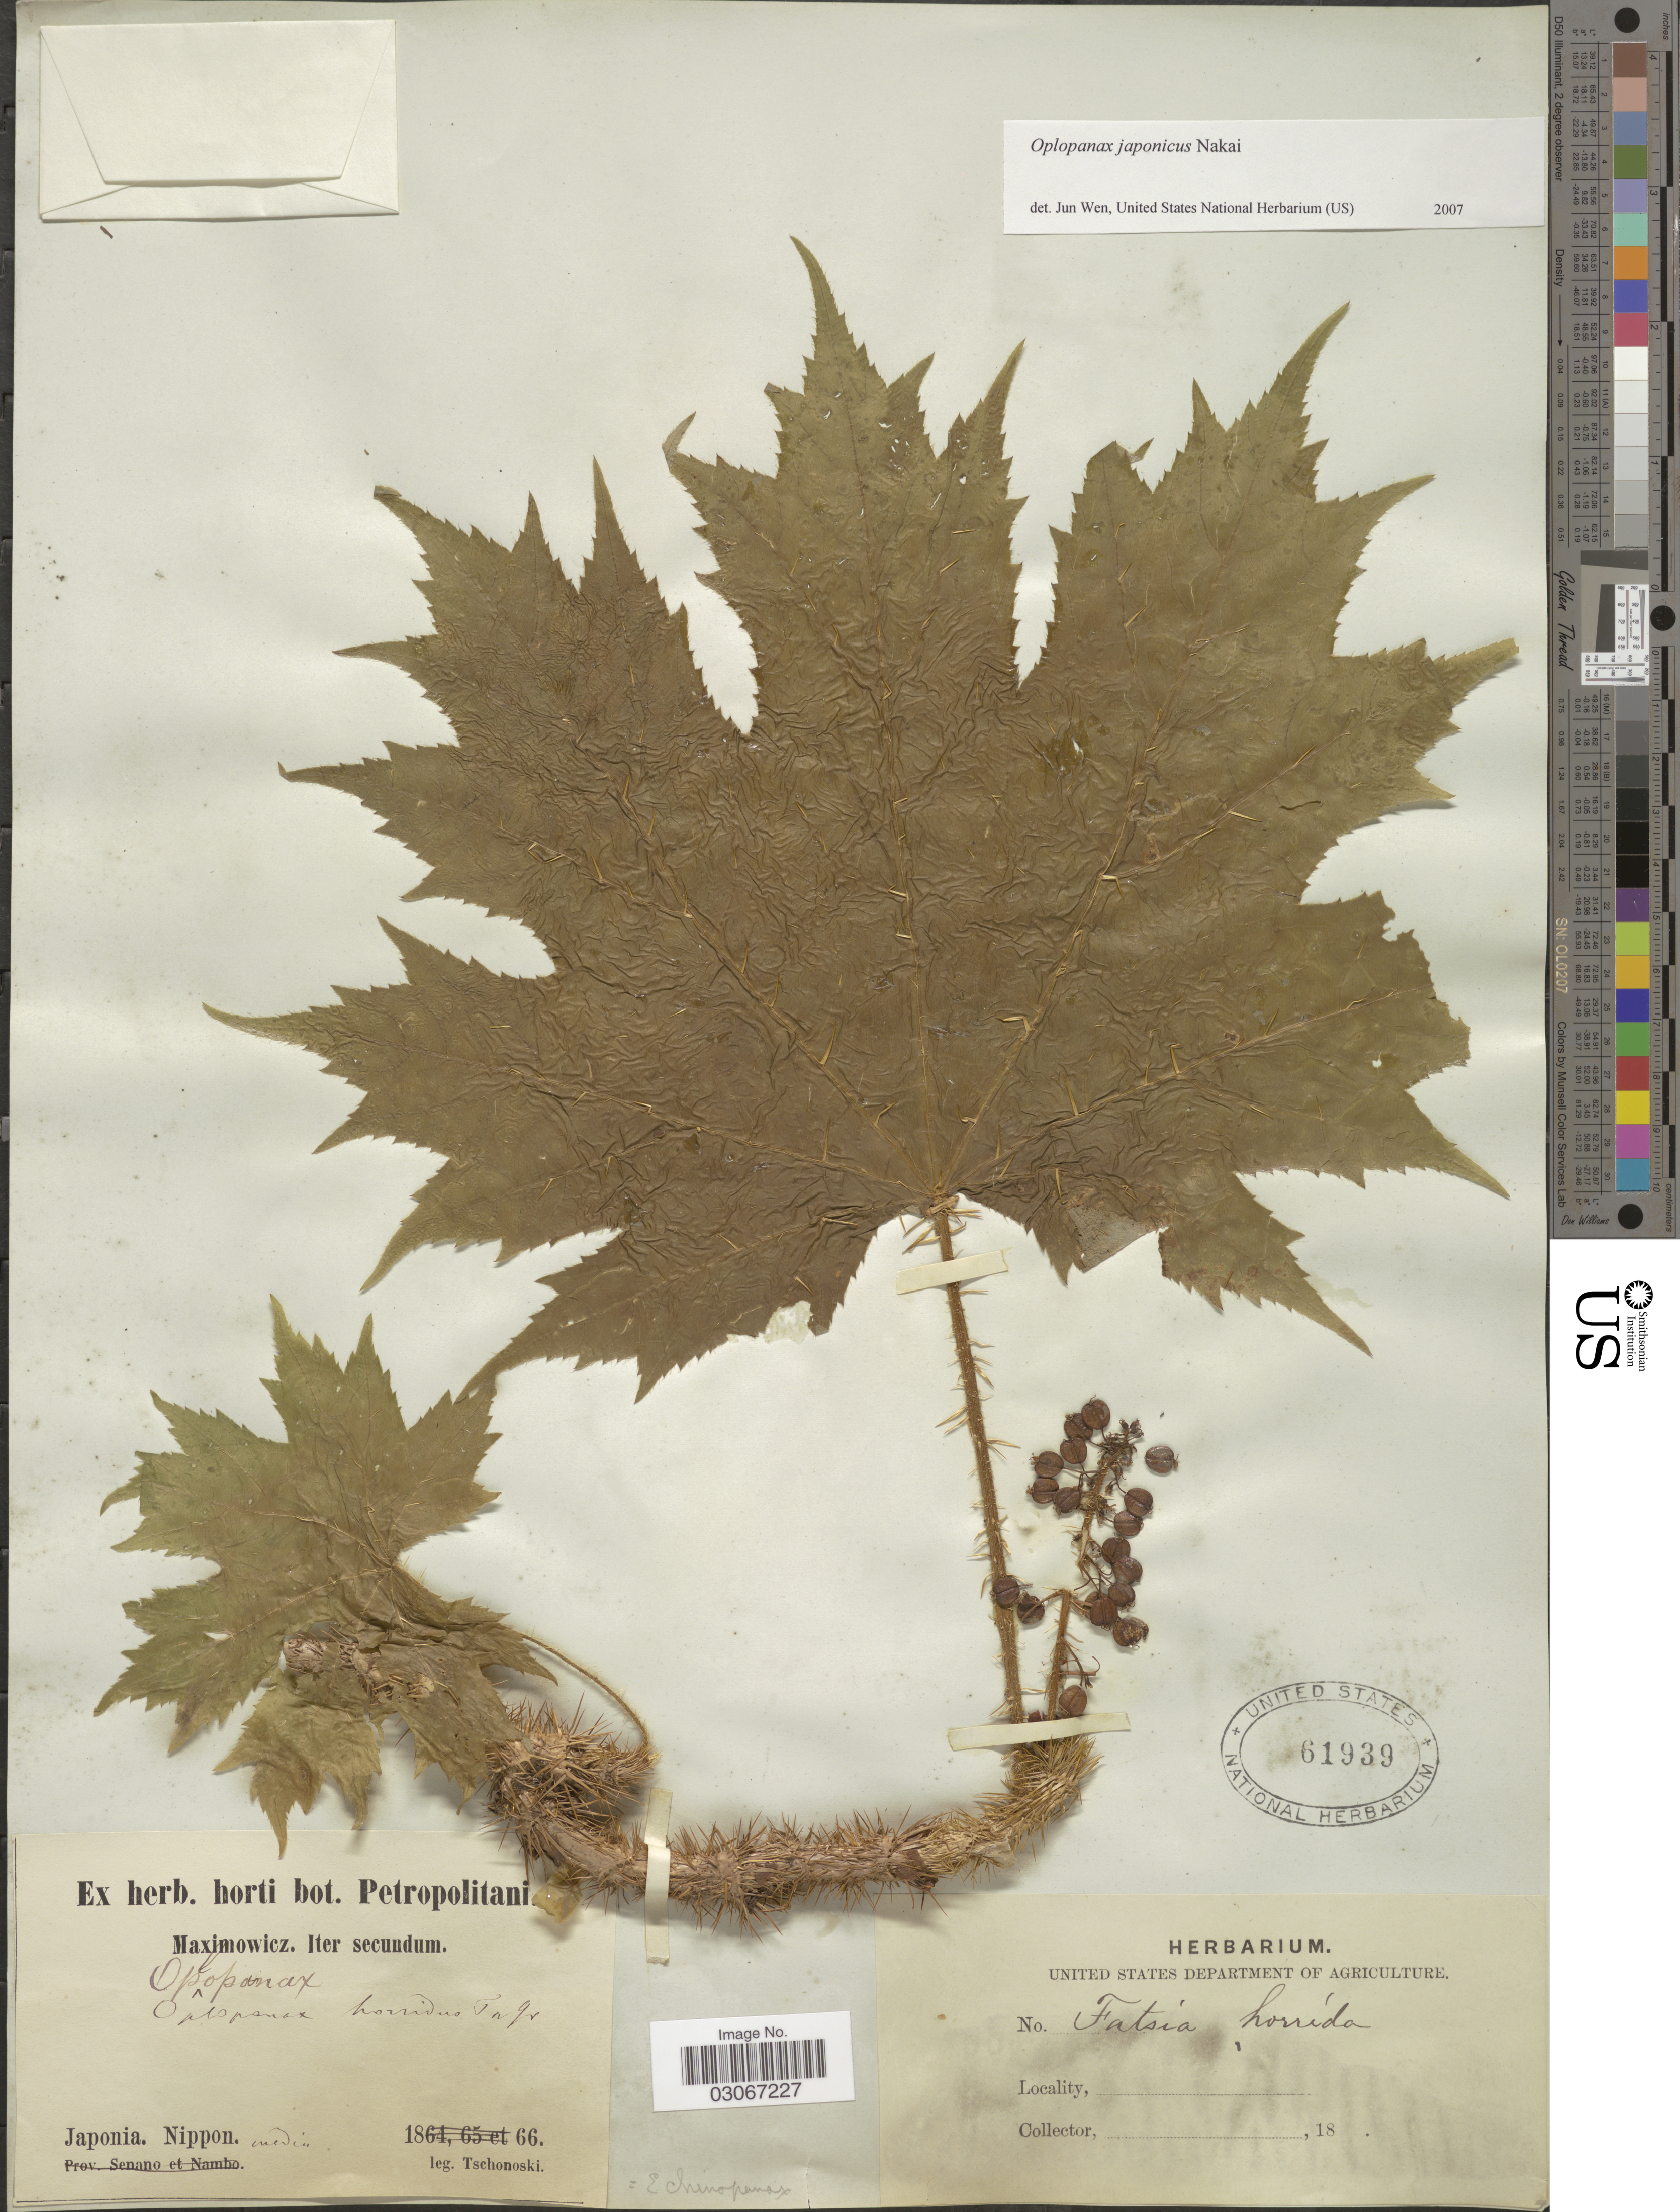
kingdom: Plantae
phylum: Tracheophyta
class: Magnoliopsida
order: Apiales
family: Araliaceae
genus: Oplopanax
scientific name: Oplopanax japonicus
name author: Nakai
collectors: -. Tschonoski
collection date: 1866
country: Japan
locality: Nippon.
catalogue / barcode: US 61939